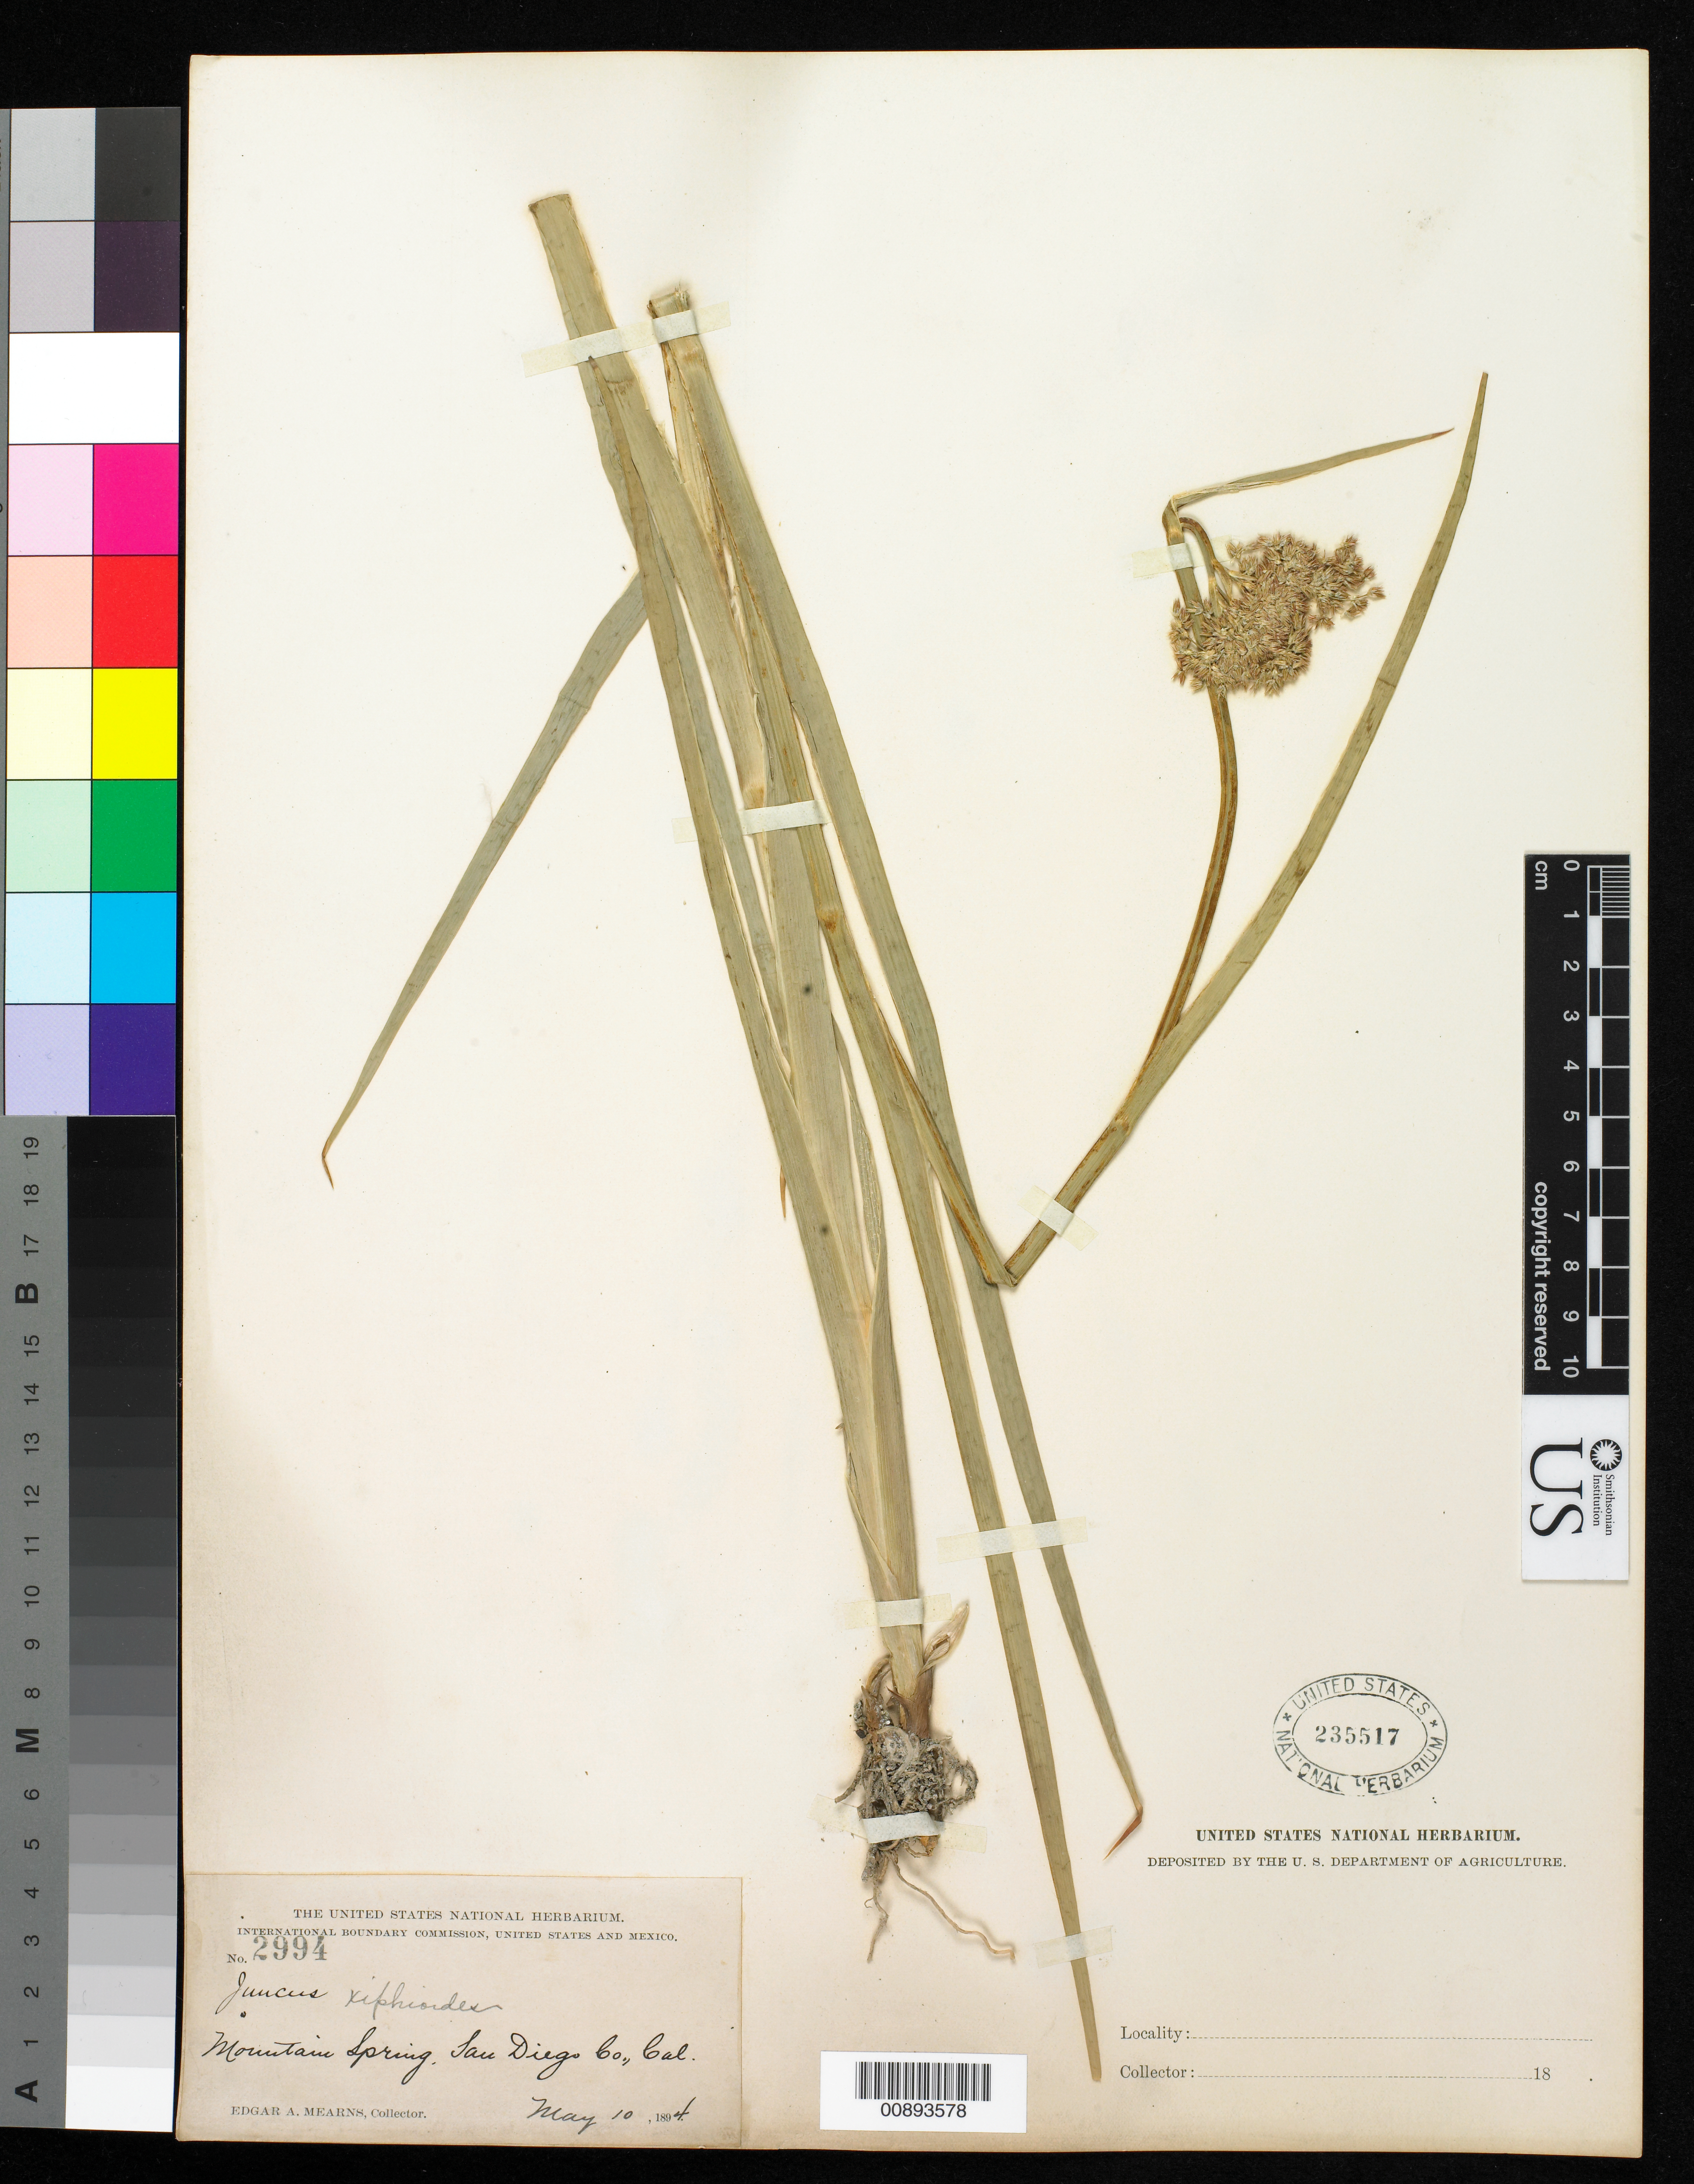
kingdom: Plantae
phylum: Tracheophyta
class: Liliopsida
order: Poales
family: Juncaceae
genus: Juncus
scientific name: Juncus xiphioides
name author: E. Mey.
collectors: E. A. Mearns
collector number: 2994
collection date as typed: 10 May 1894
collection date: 1894-05-10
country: United States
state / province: California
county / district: San Diego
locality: Mountain Spring, San Diego County, California.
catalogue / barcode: US 235517